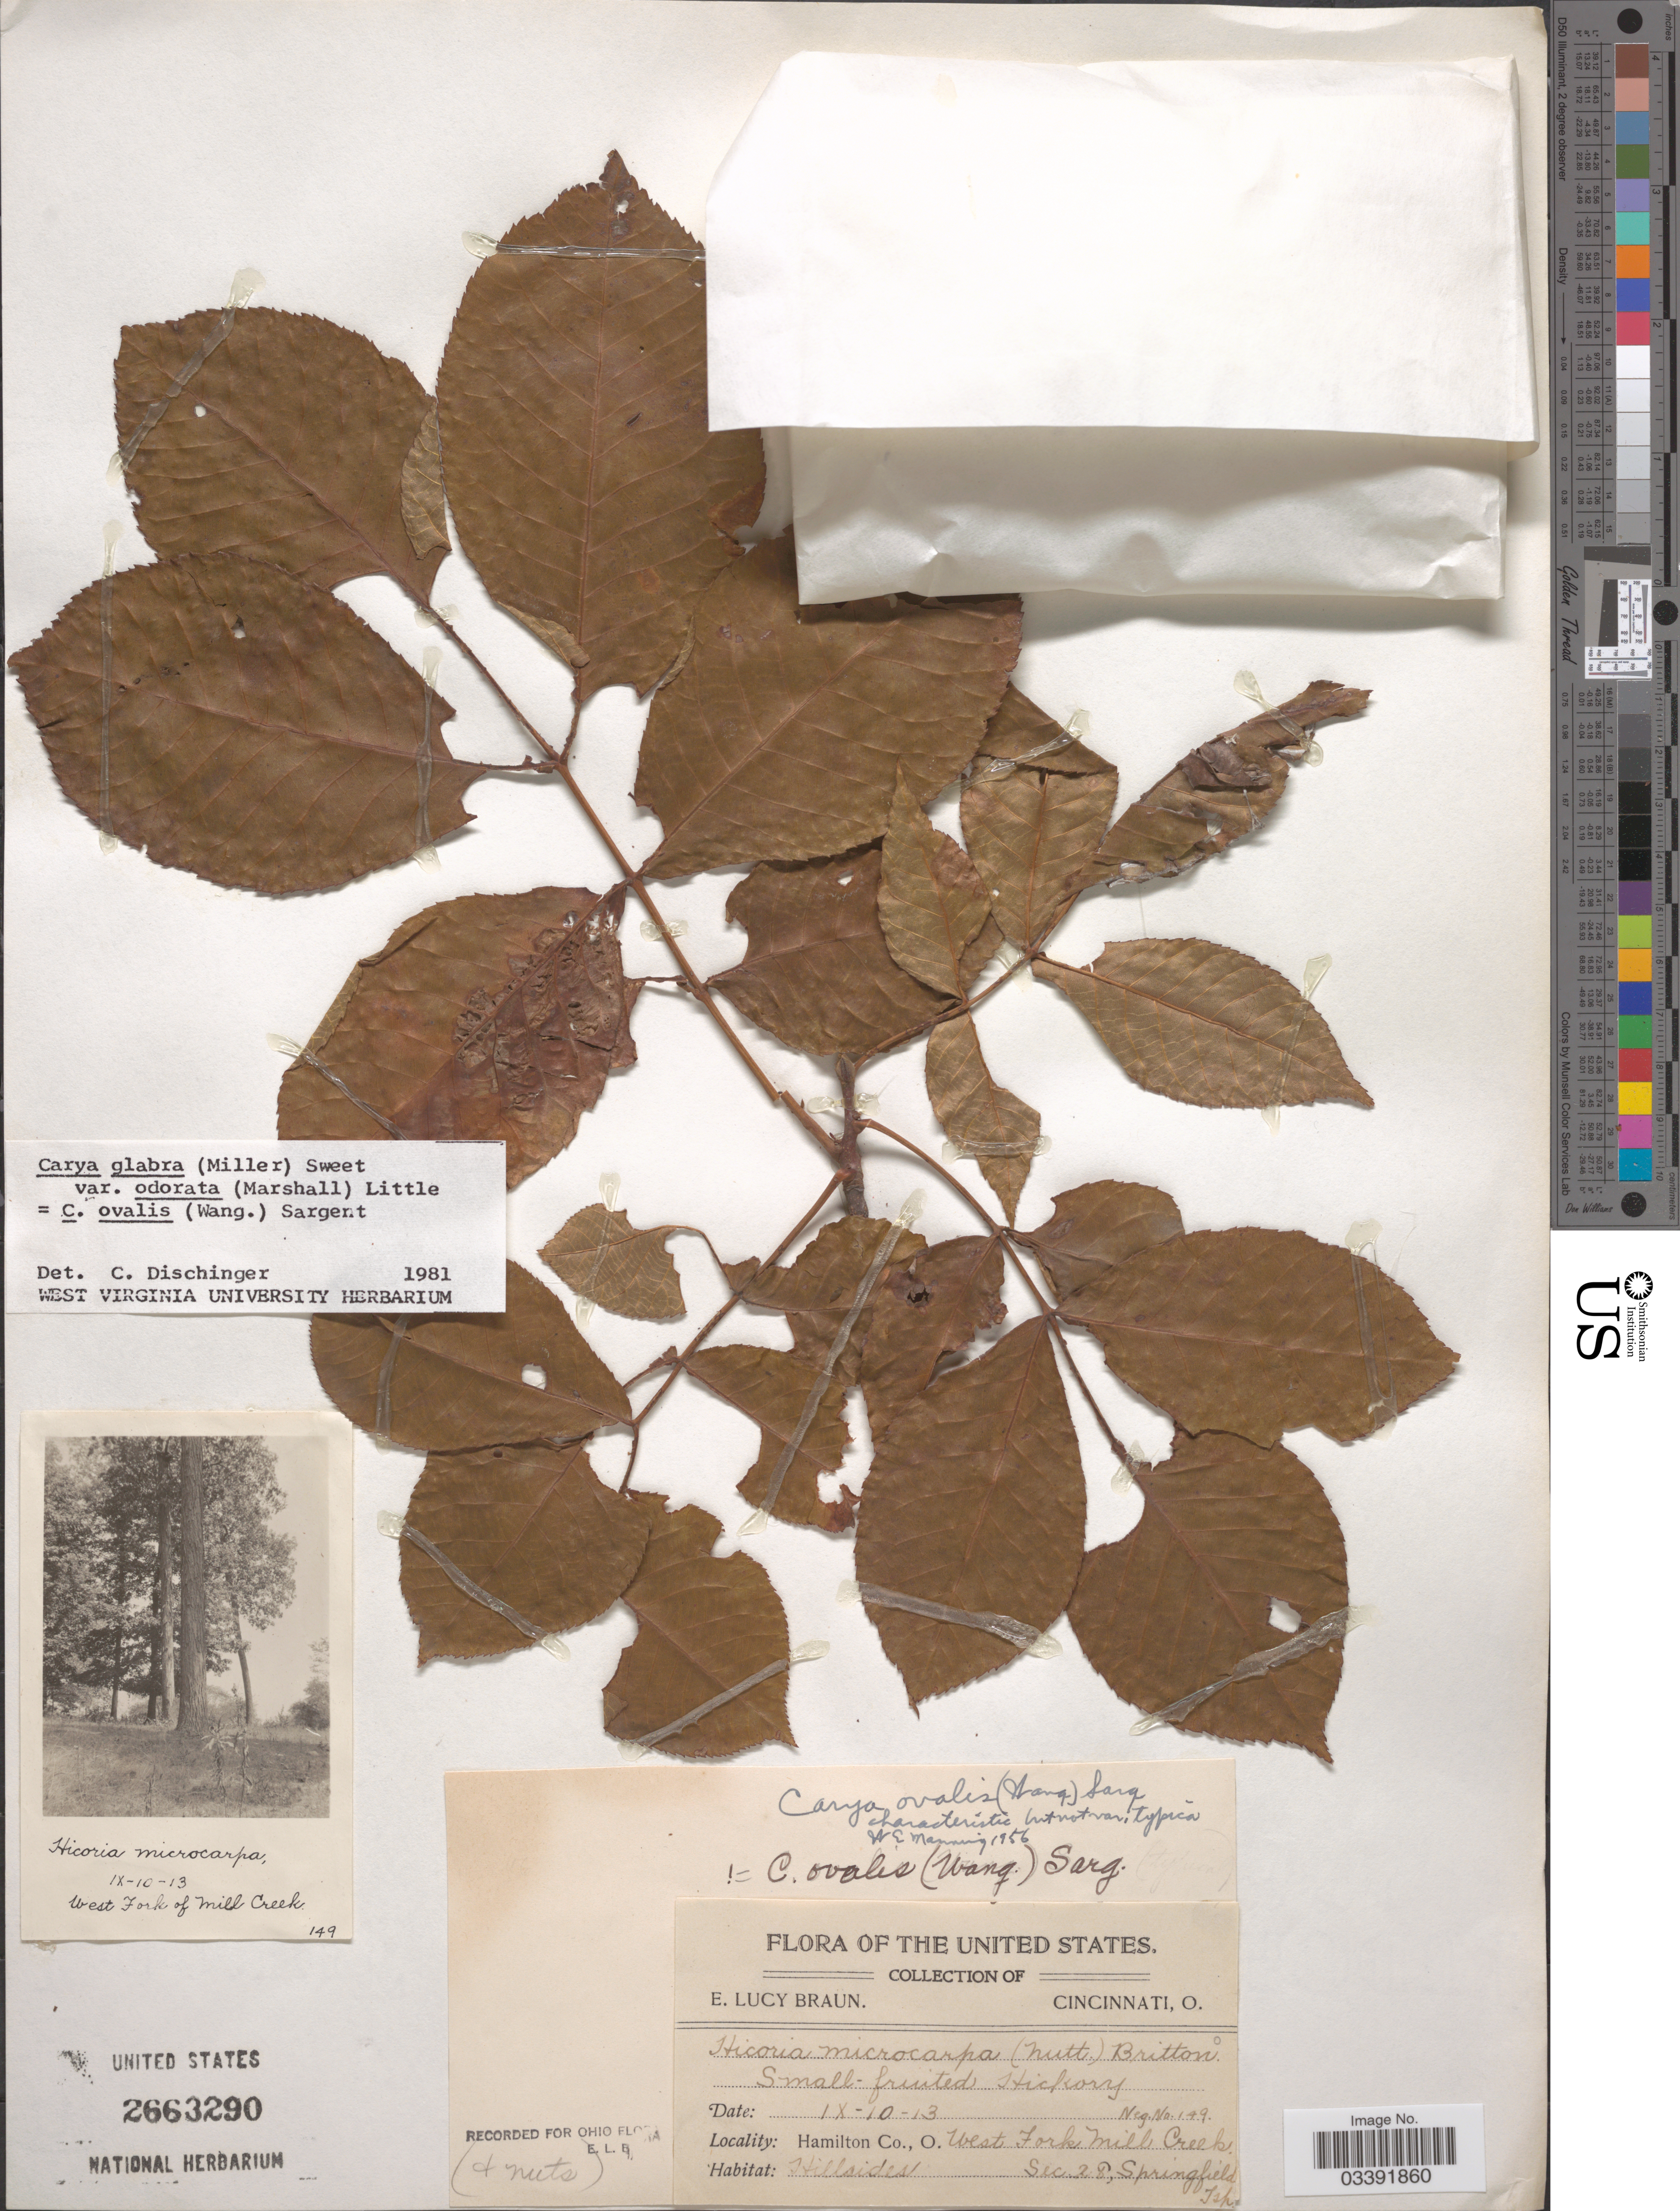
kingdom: Plantae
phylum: Tracheophyta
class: Magnoliopsida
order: Fagales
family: Juglandaceae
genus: Carya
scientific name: Carya glabra var. odorata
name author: (Marshall) Little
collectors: E. L. Braun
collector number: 149?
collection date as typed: Transcribed d/m/y: 10/9/13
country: United States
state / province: Ohio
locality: Hamilton Co. West Fork Mill Creek. Sec. 28, Springfield Tsp.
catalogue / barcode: US 2663290